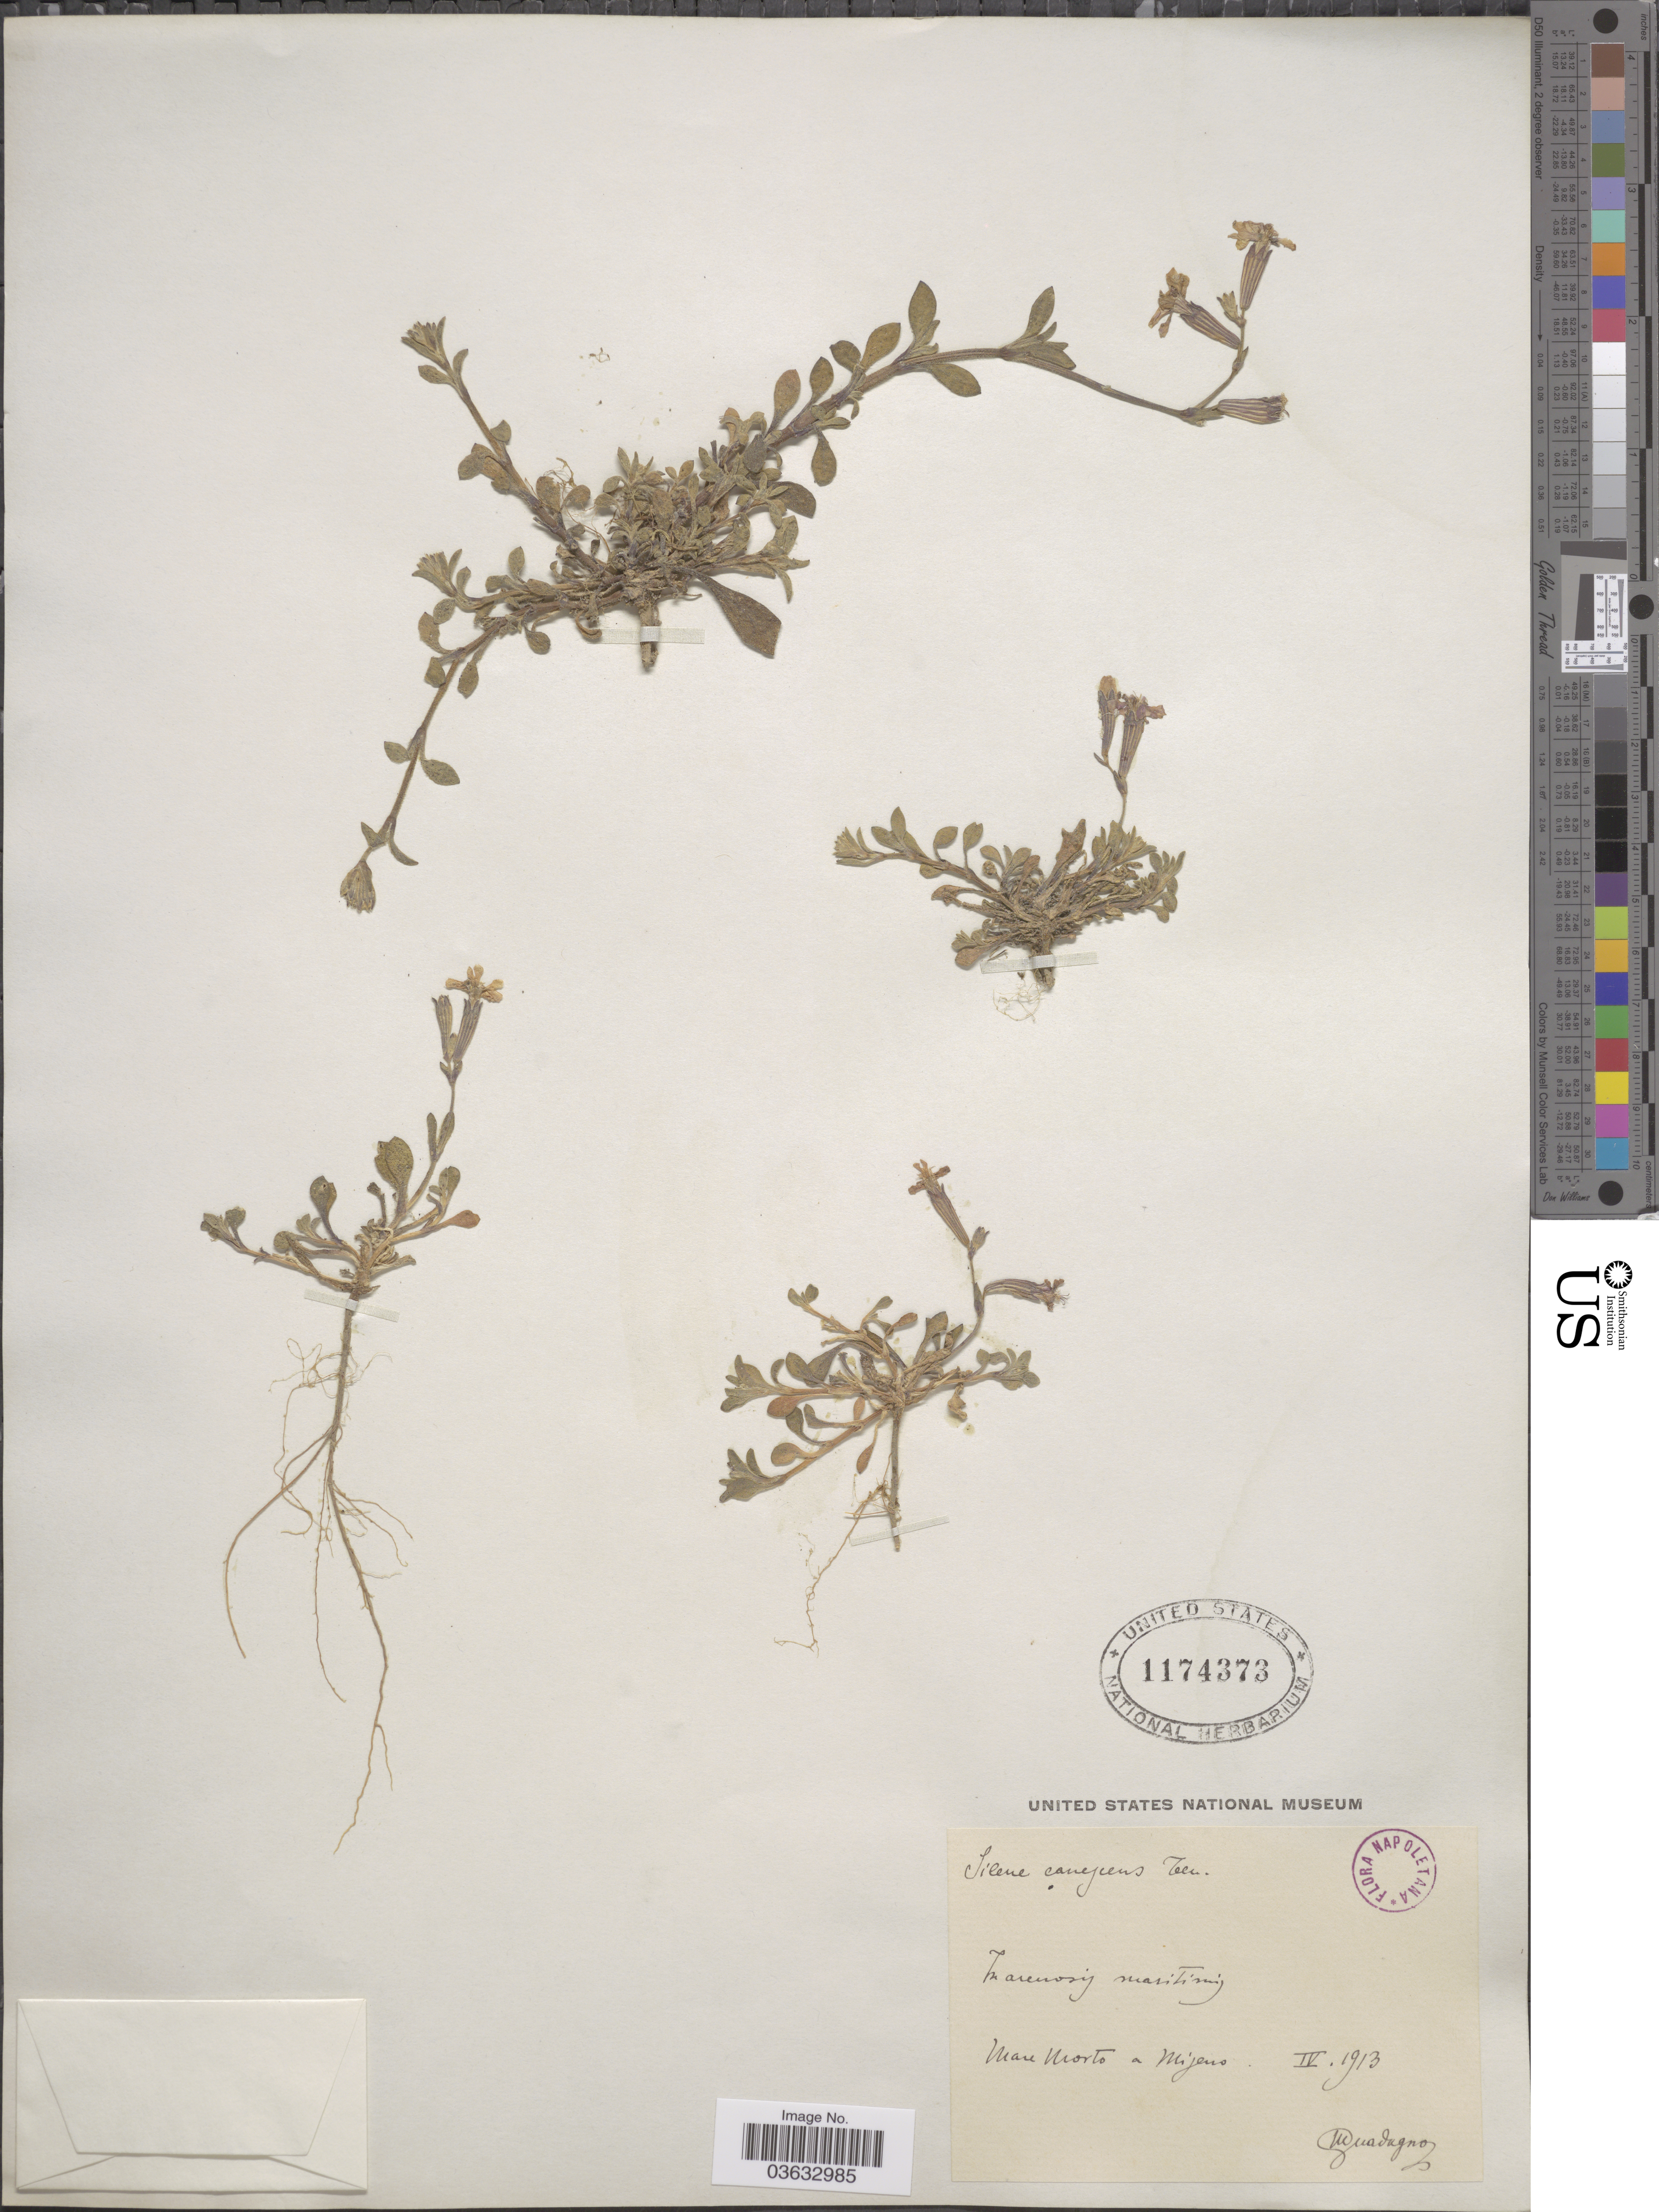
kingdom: Plantae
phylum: Tracheophyta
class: Magnoliopsida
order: Caryophyllales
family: Caryophyllaceae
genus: Silene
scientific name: Silene canescens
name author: Ten.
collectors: M. Guadagno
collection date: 1913-04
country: Italy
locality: Mare Morto a Mijens [interpreted].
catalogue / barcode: US 1174373